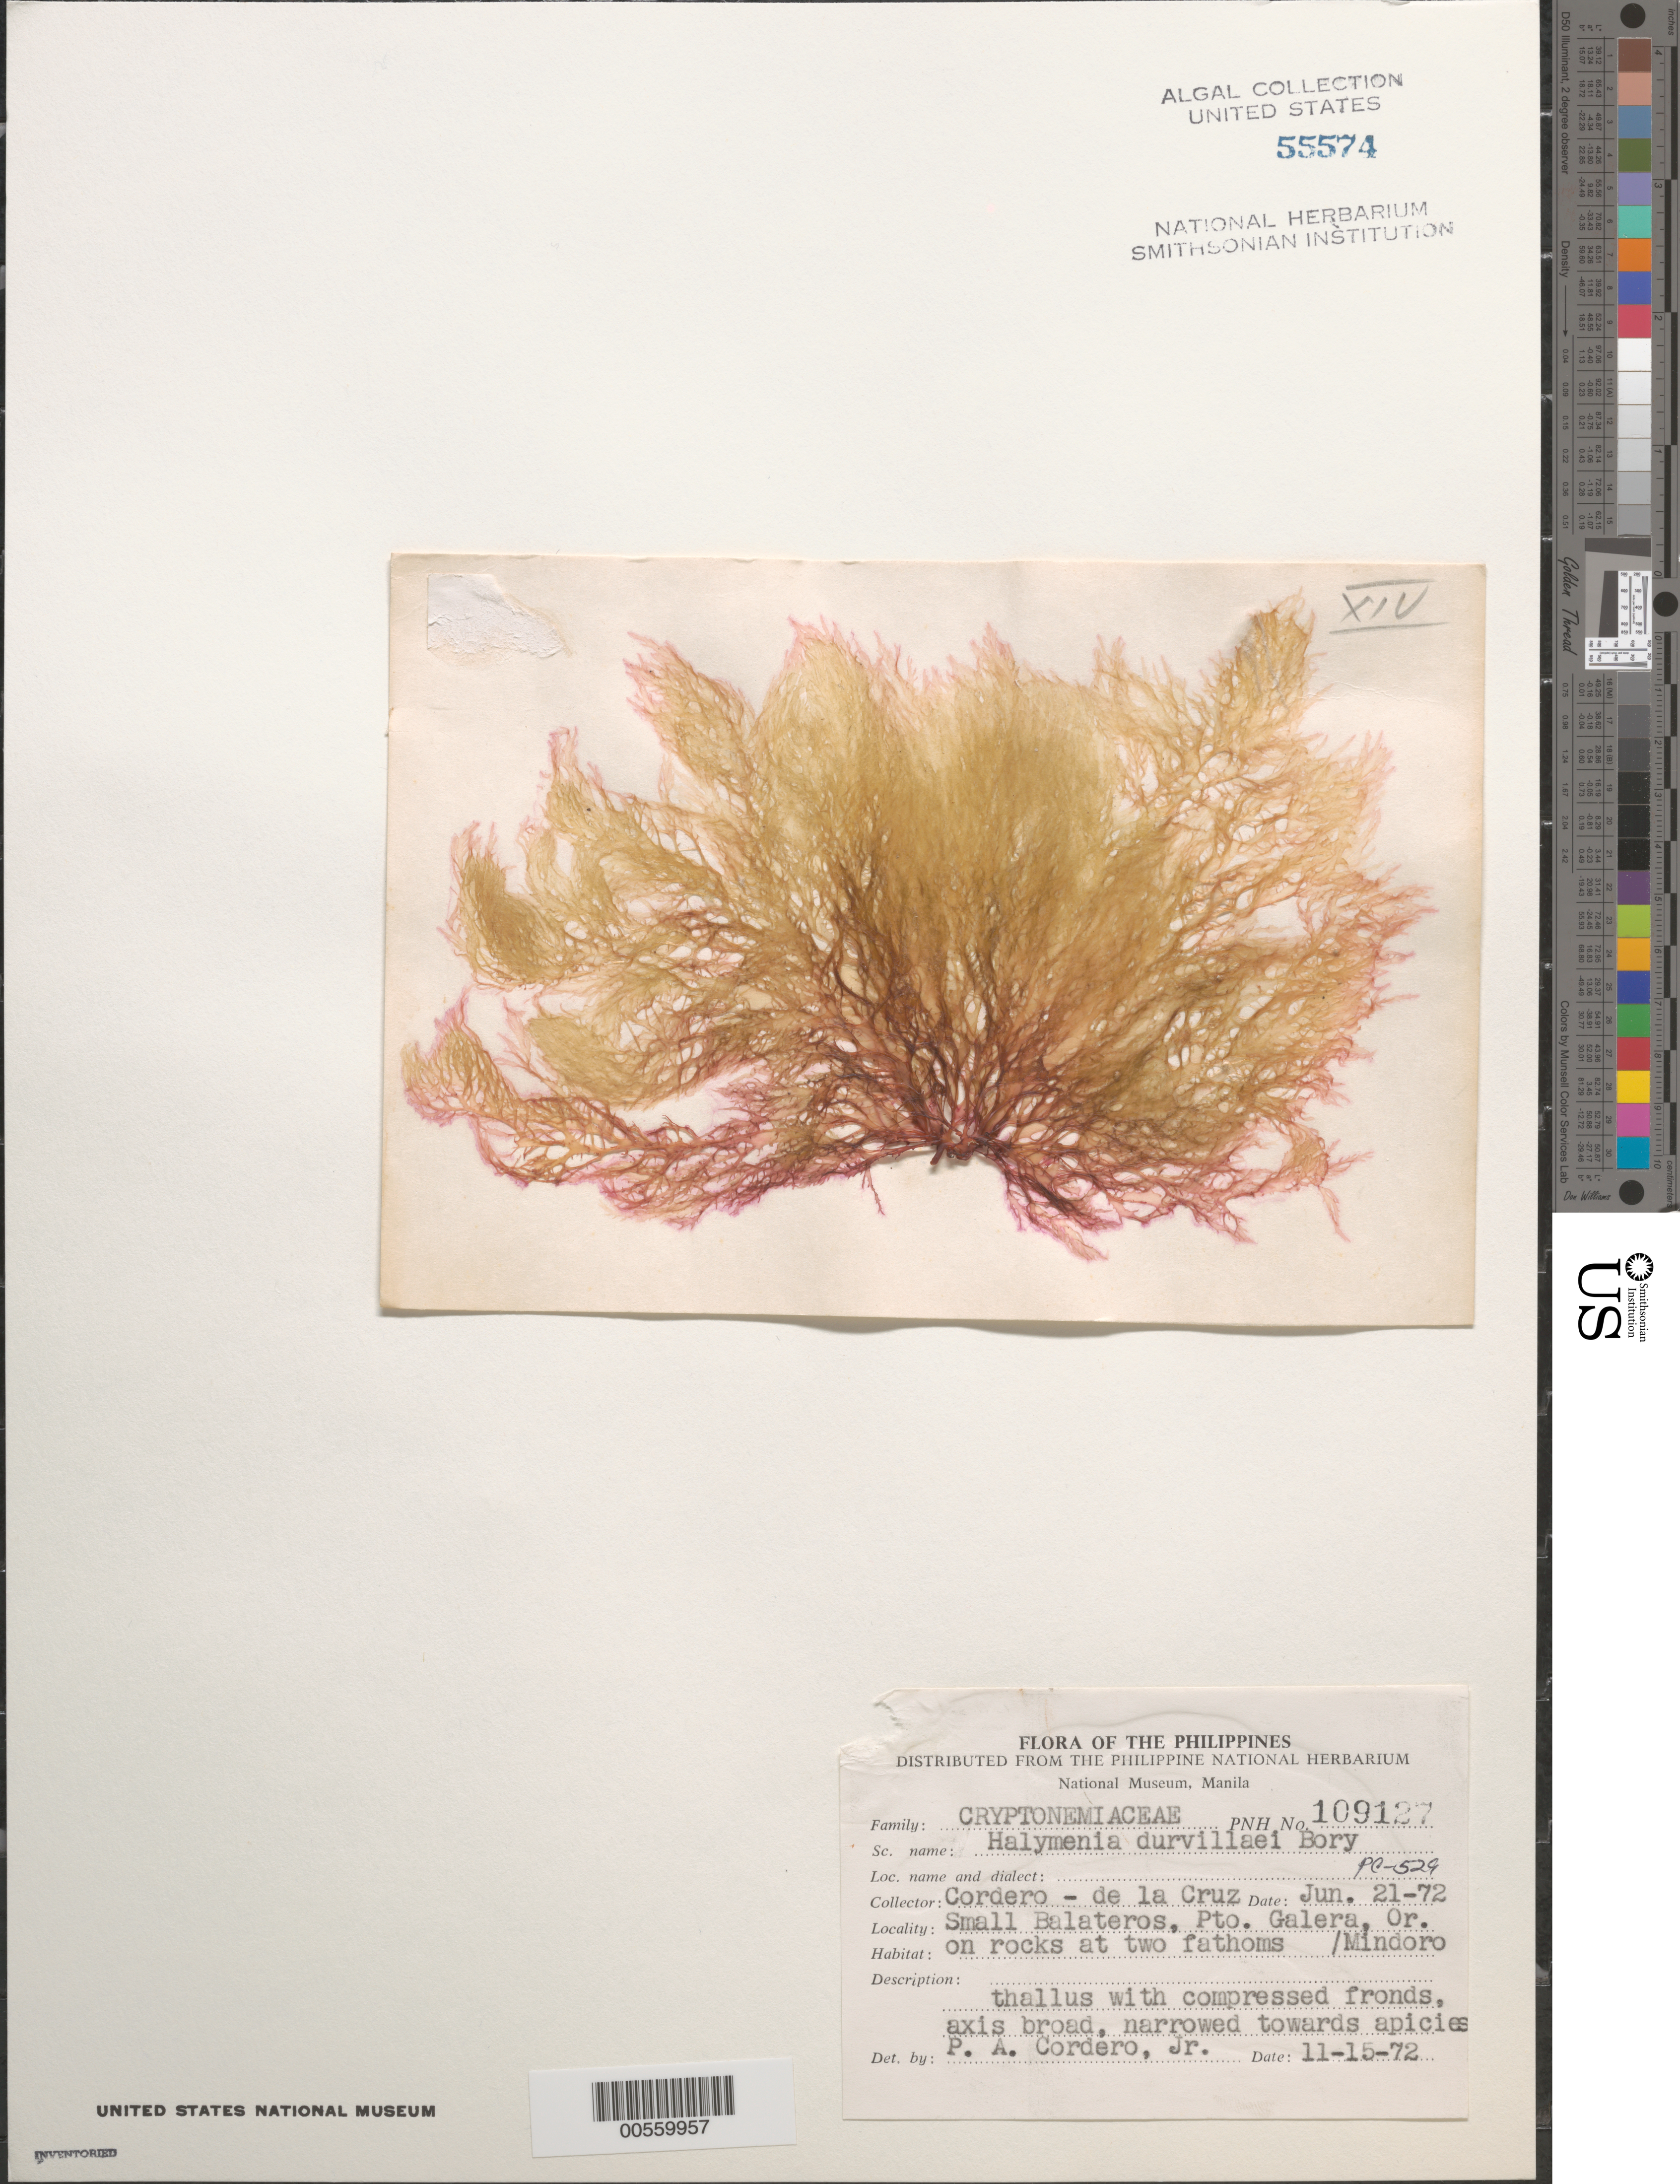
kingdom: Plantae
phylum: Rhodophyta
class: Florideophyceae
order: Halymeniales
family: Halymeniaceae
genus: Halymenia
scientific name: Halymenia durvillaei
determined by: Cordero, P. A., Jr.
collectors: P. A. Cordero & F. de la Cruz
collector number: PC-529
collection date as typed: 21 Jun 1972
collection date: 1972-06-21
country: Philippines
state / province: Mimaropa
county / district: Mindoro Oriental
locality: Small balateros, puerto galera, oriental mindoro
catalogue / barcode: US 55574